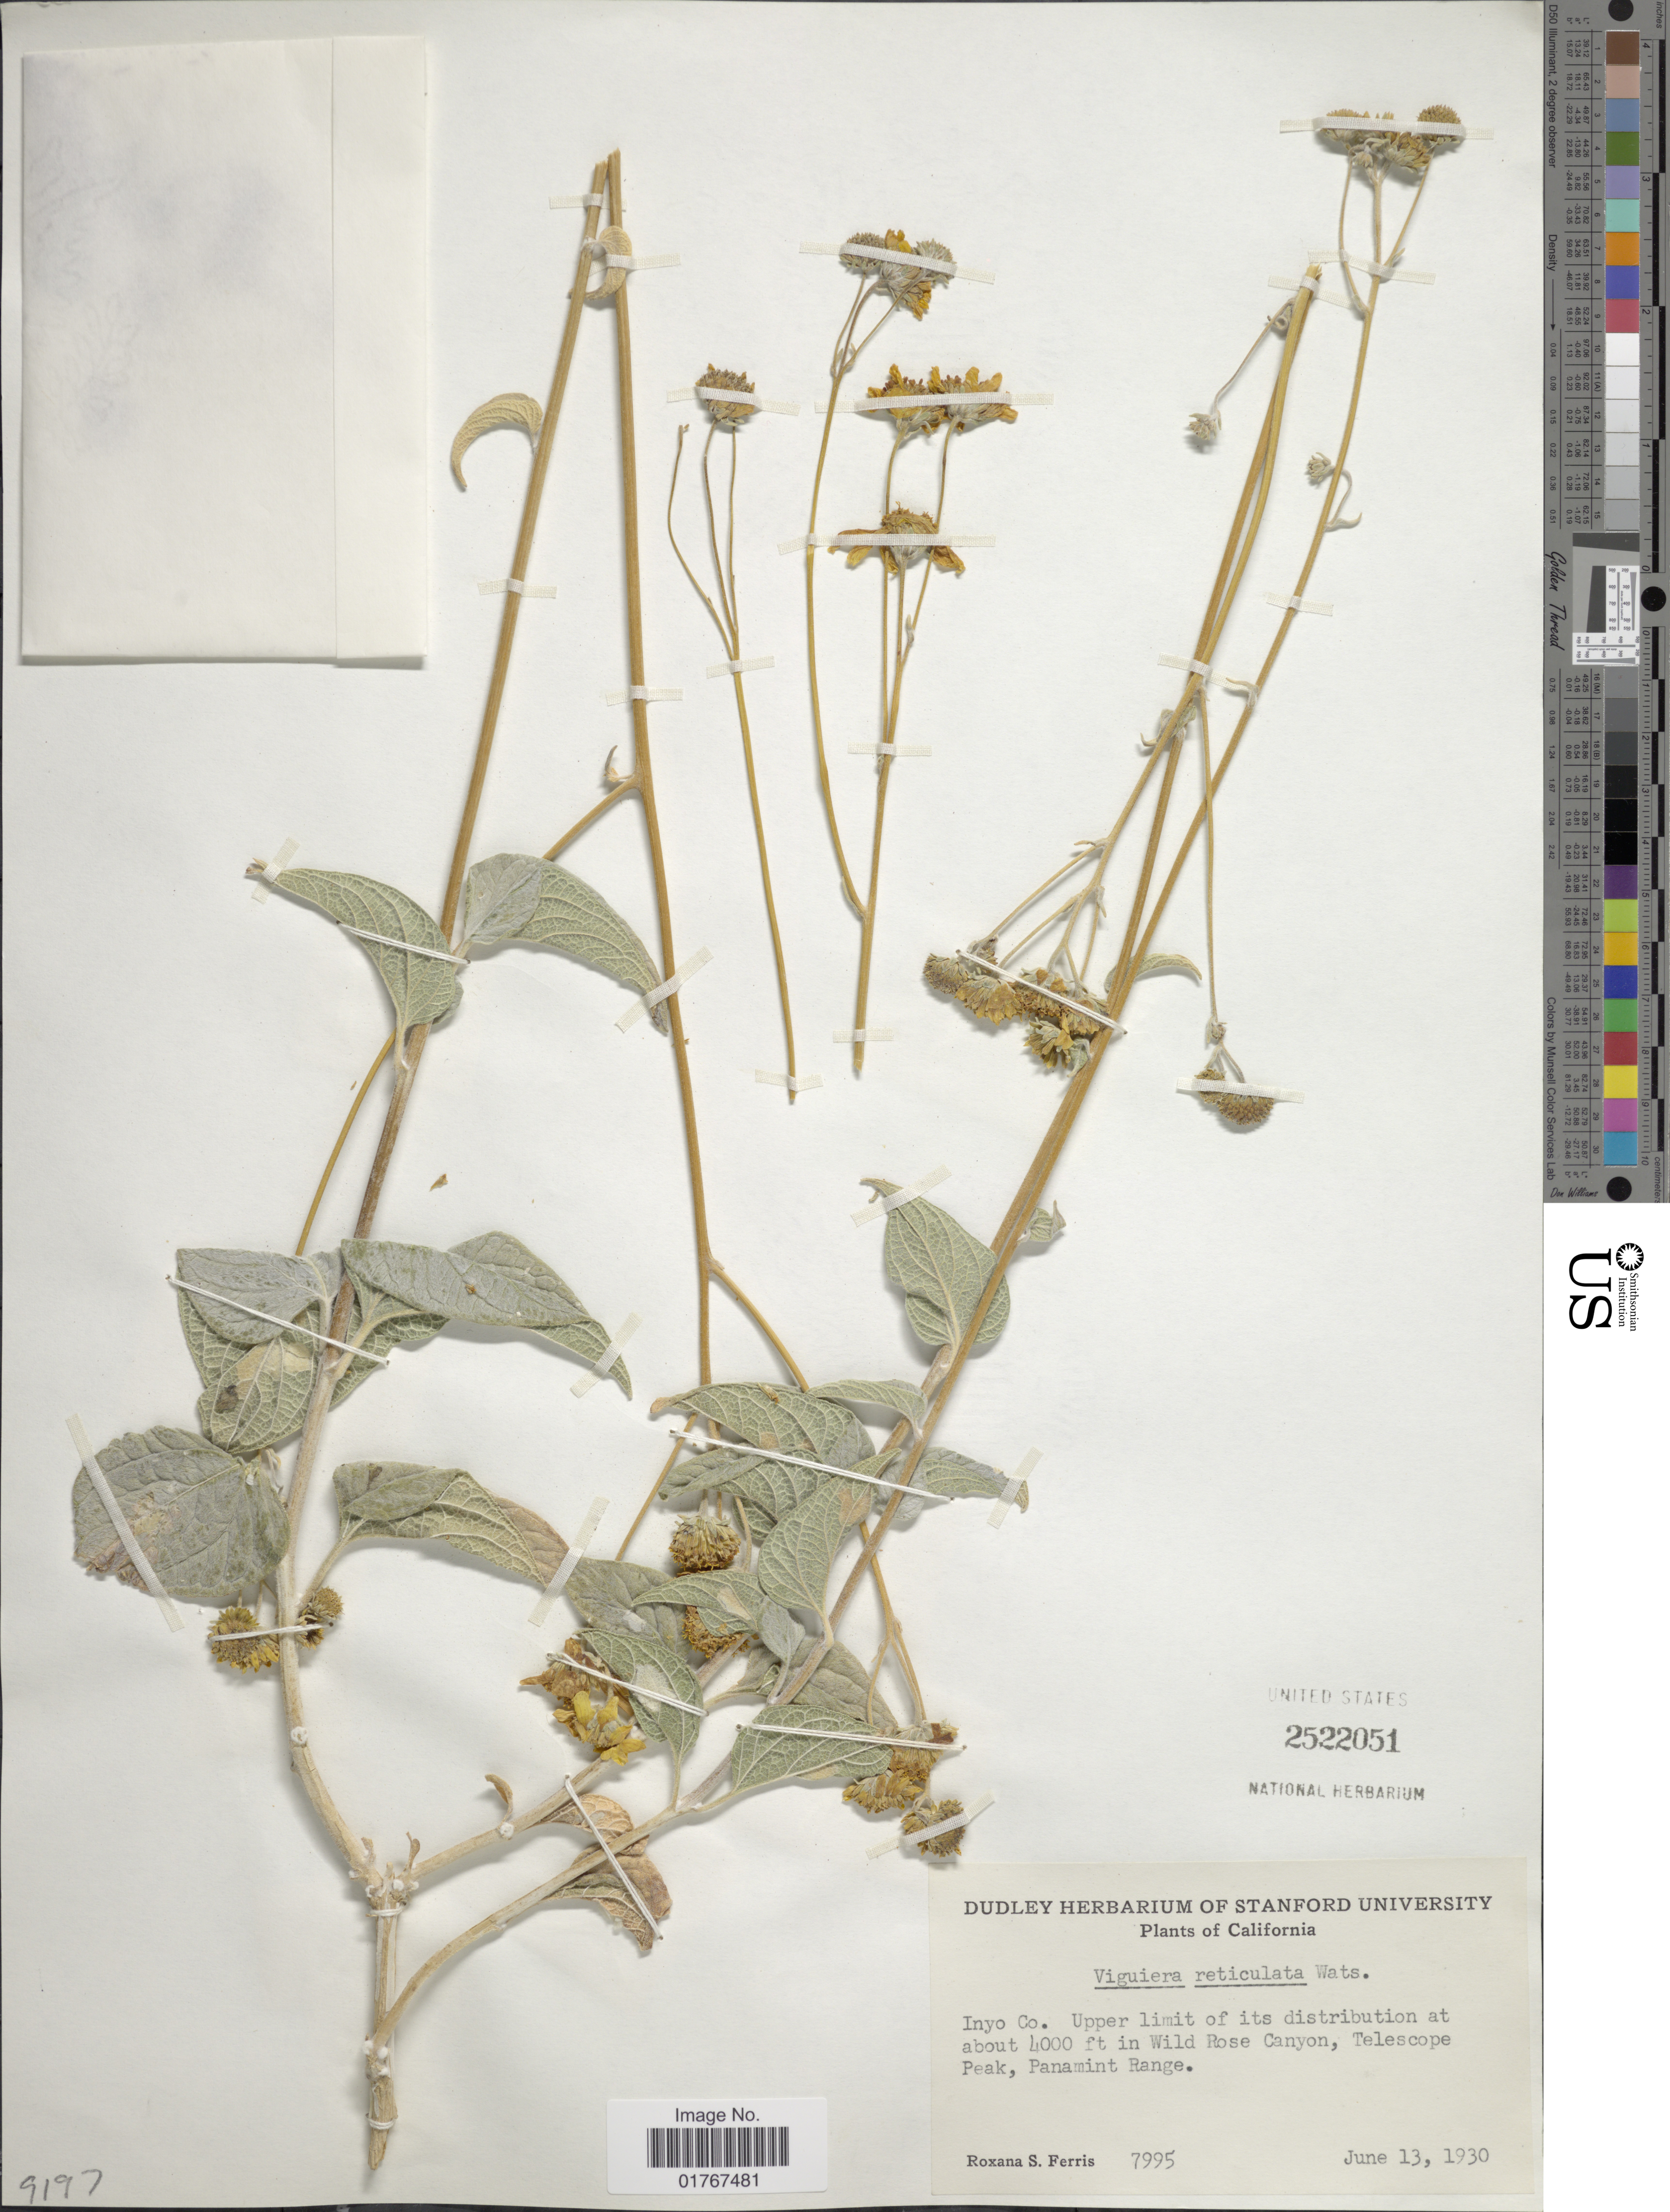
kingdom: Plantae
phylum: Tracheophyta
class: Magnoliopsida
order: Asterales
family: Asteraceae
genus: Viguiera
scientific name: Viguiera reticulata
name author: S. Watson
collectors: R. S. Ferris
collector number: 7995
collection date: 1930-06-13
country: United States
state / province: California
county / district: Inyo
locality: Inyo Co. Upper limit of its distribution, in Wild Rose Canyon, Telescope Peak, Panamint Range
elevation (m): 1219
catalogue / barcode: US 2522051